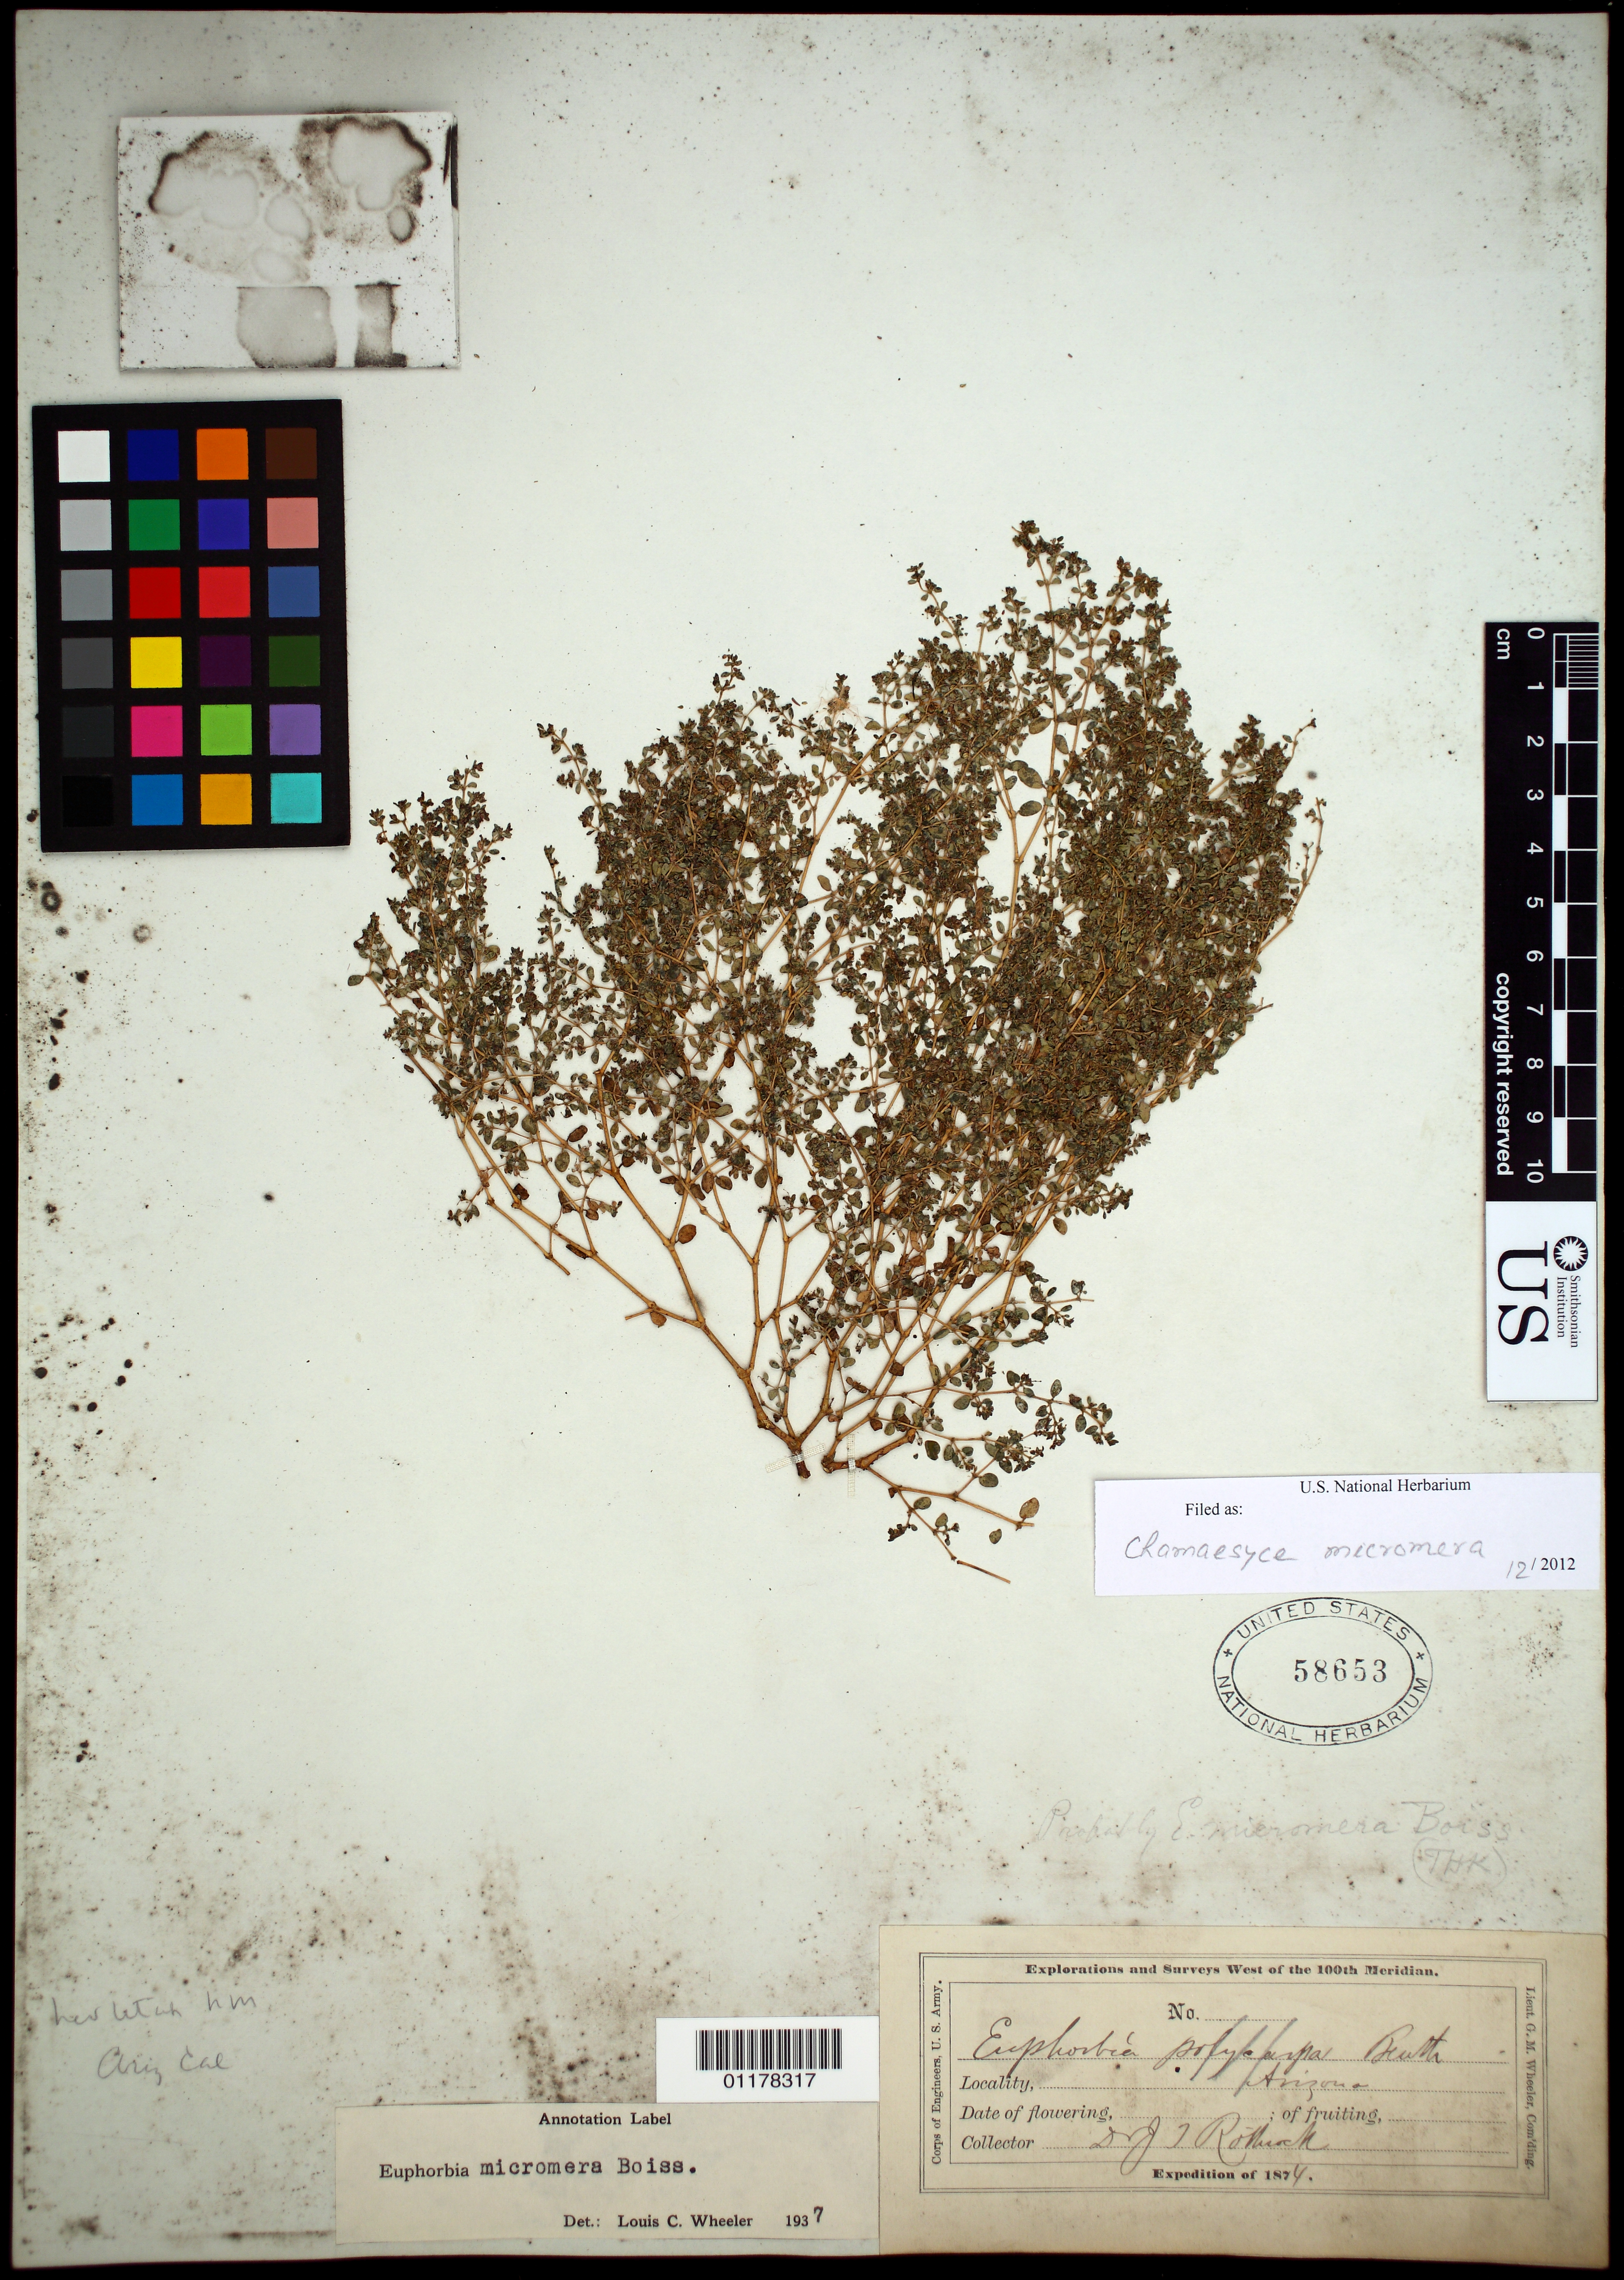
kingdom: Plantae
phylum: Tracheophyta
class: Magnoliopsida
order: Malpighiales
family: Euphorbiaceae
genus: Euphorbia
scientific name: Euphorbia micromera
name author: Boiss.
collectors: J. T. Rothrock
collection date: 1874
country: United States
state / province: Arizona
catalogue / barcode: US 58653